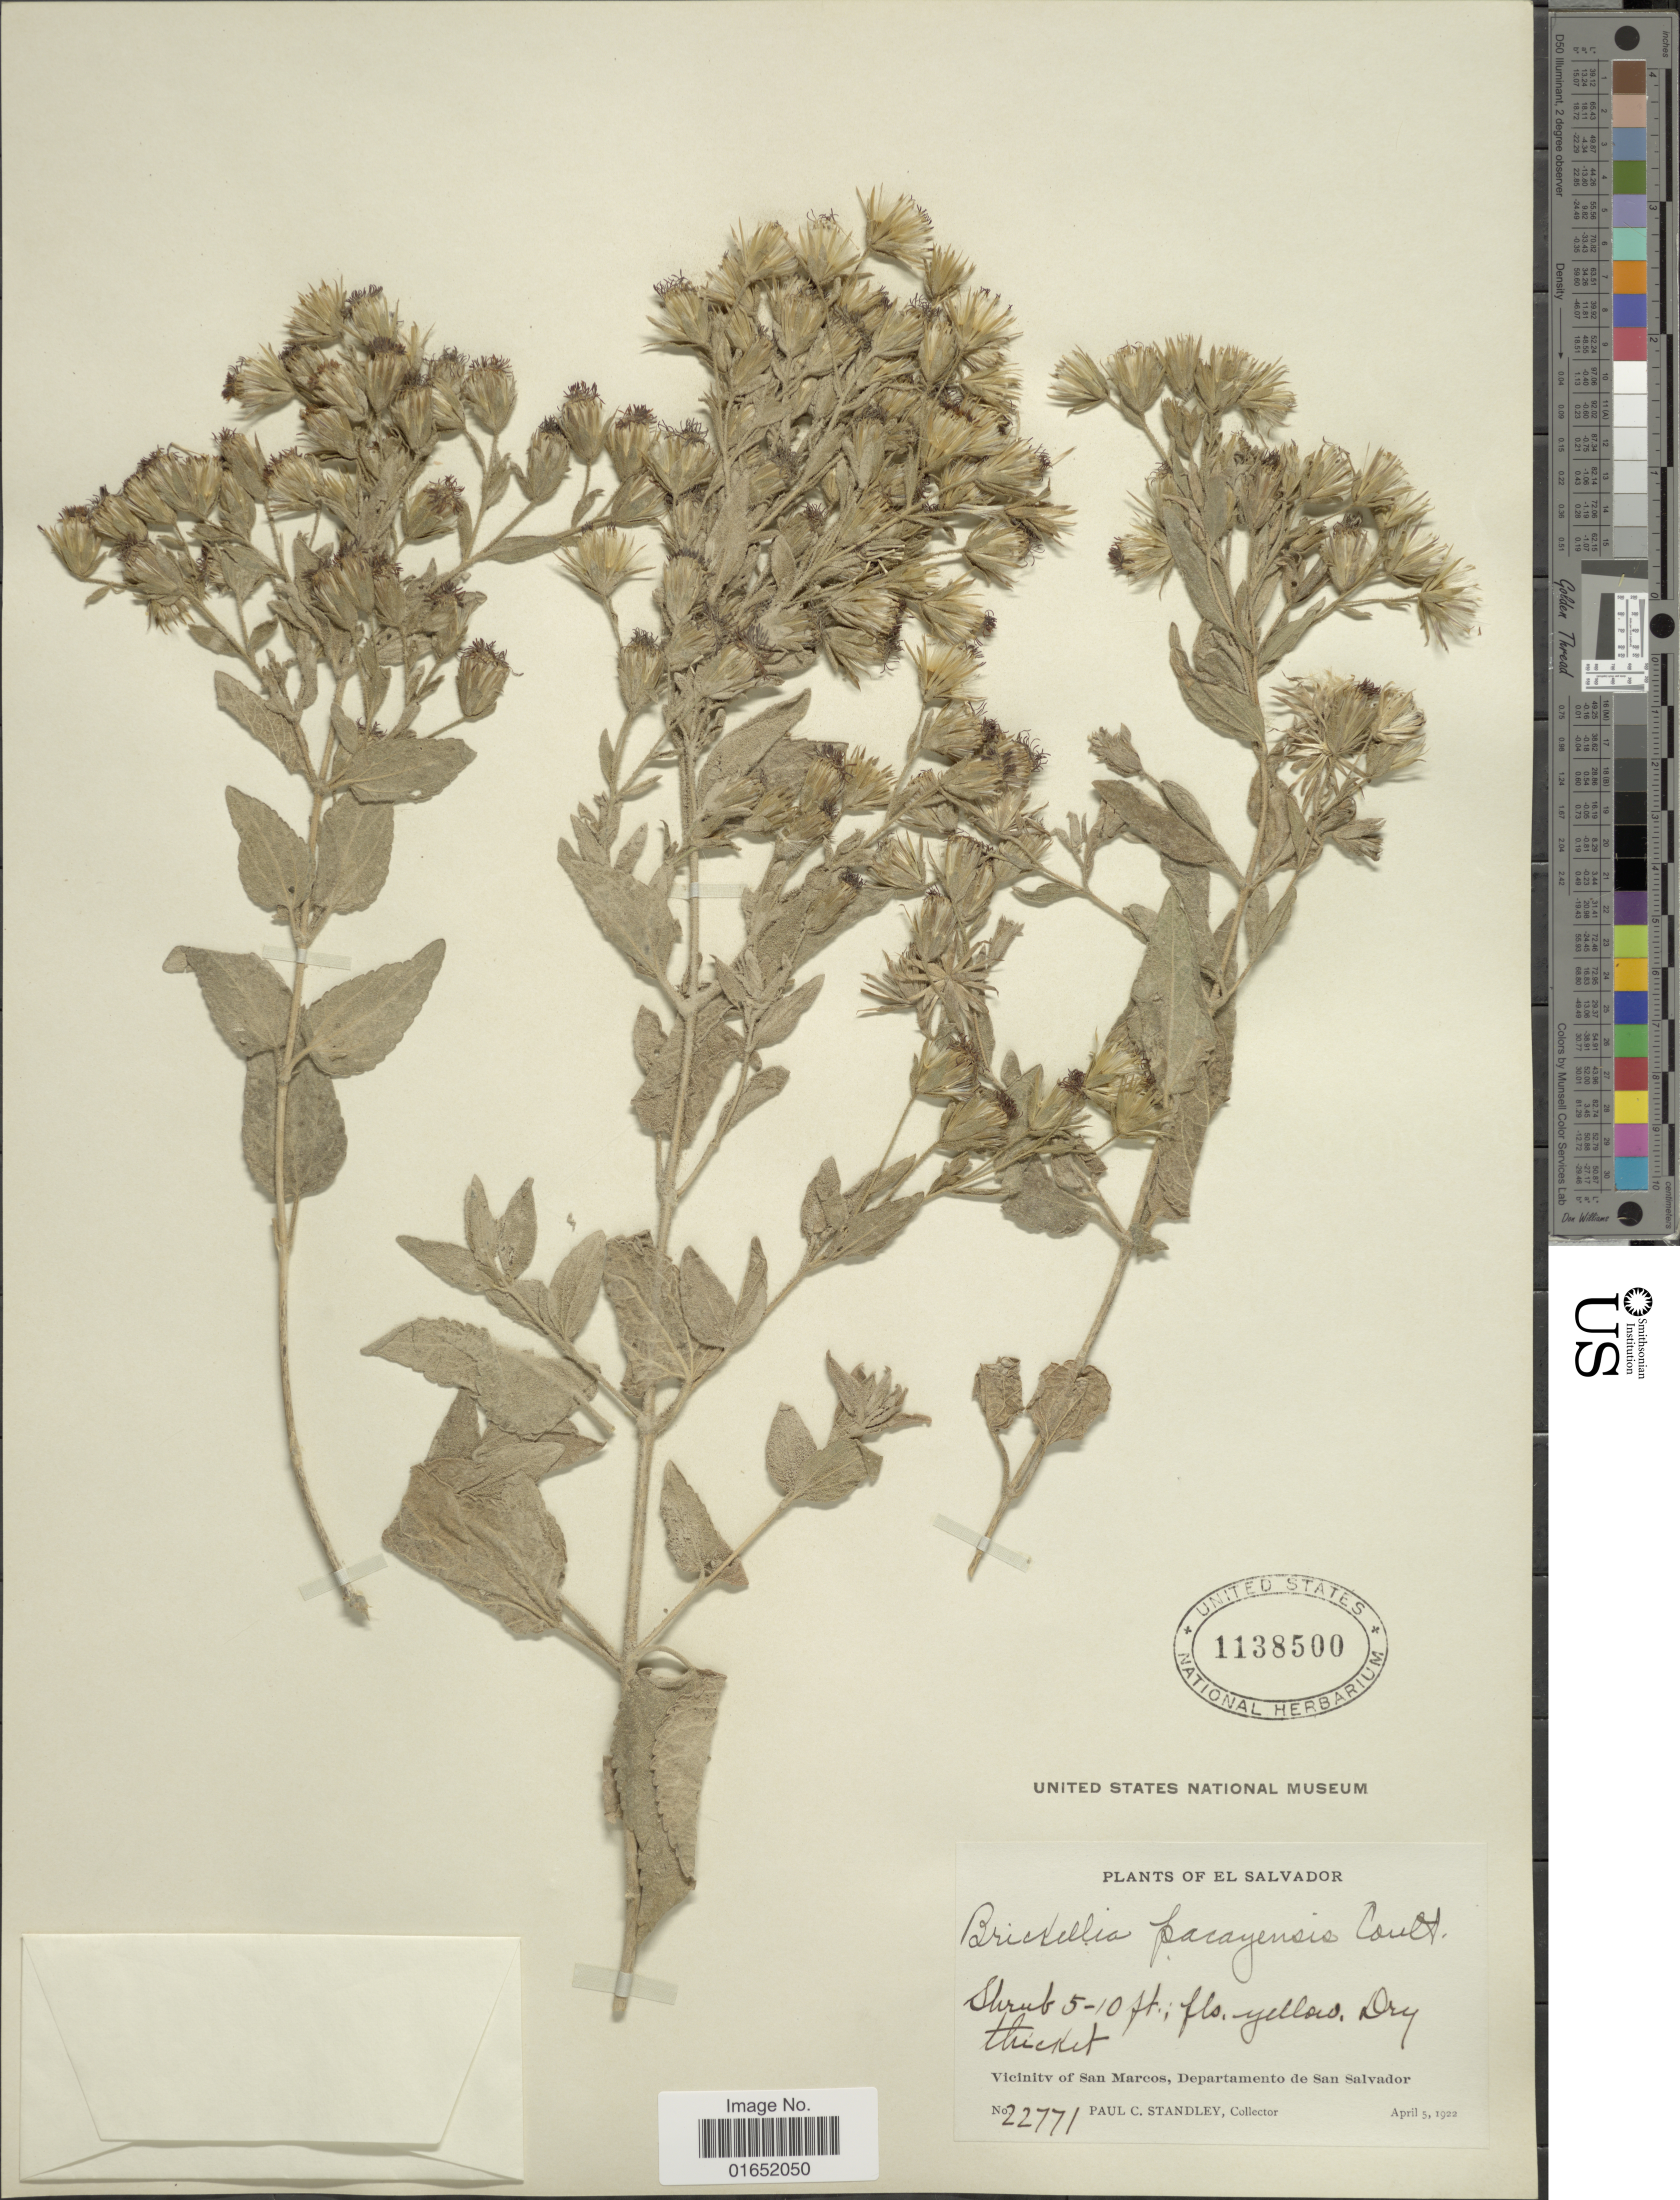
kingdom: Plantae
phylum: Tracheophyta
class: Magnoliopsida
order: Asterales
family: Asteraceae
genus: Brickellia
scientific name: Brickellia pacayensis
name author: J.M. Coult.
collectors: P. C. Standley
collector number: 22771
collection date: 1922-04-05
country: El Salvador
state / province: San Salvador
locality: Vicinity of San Marcos, Departamento de San Salvador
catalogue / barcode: US 1138500